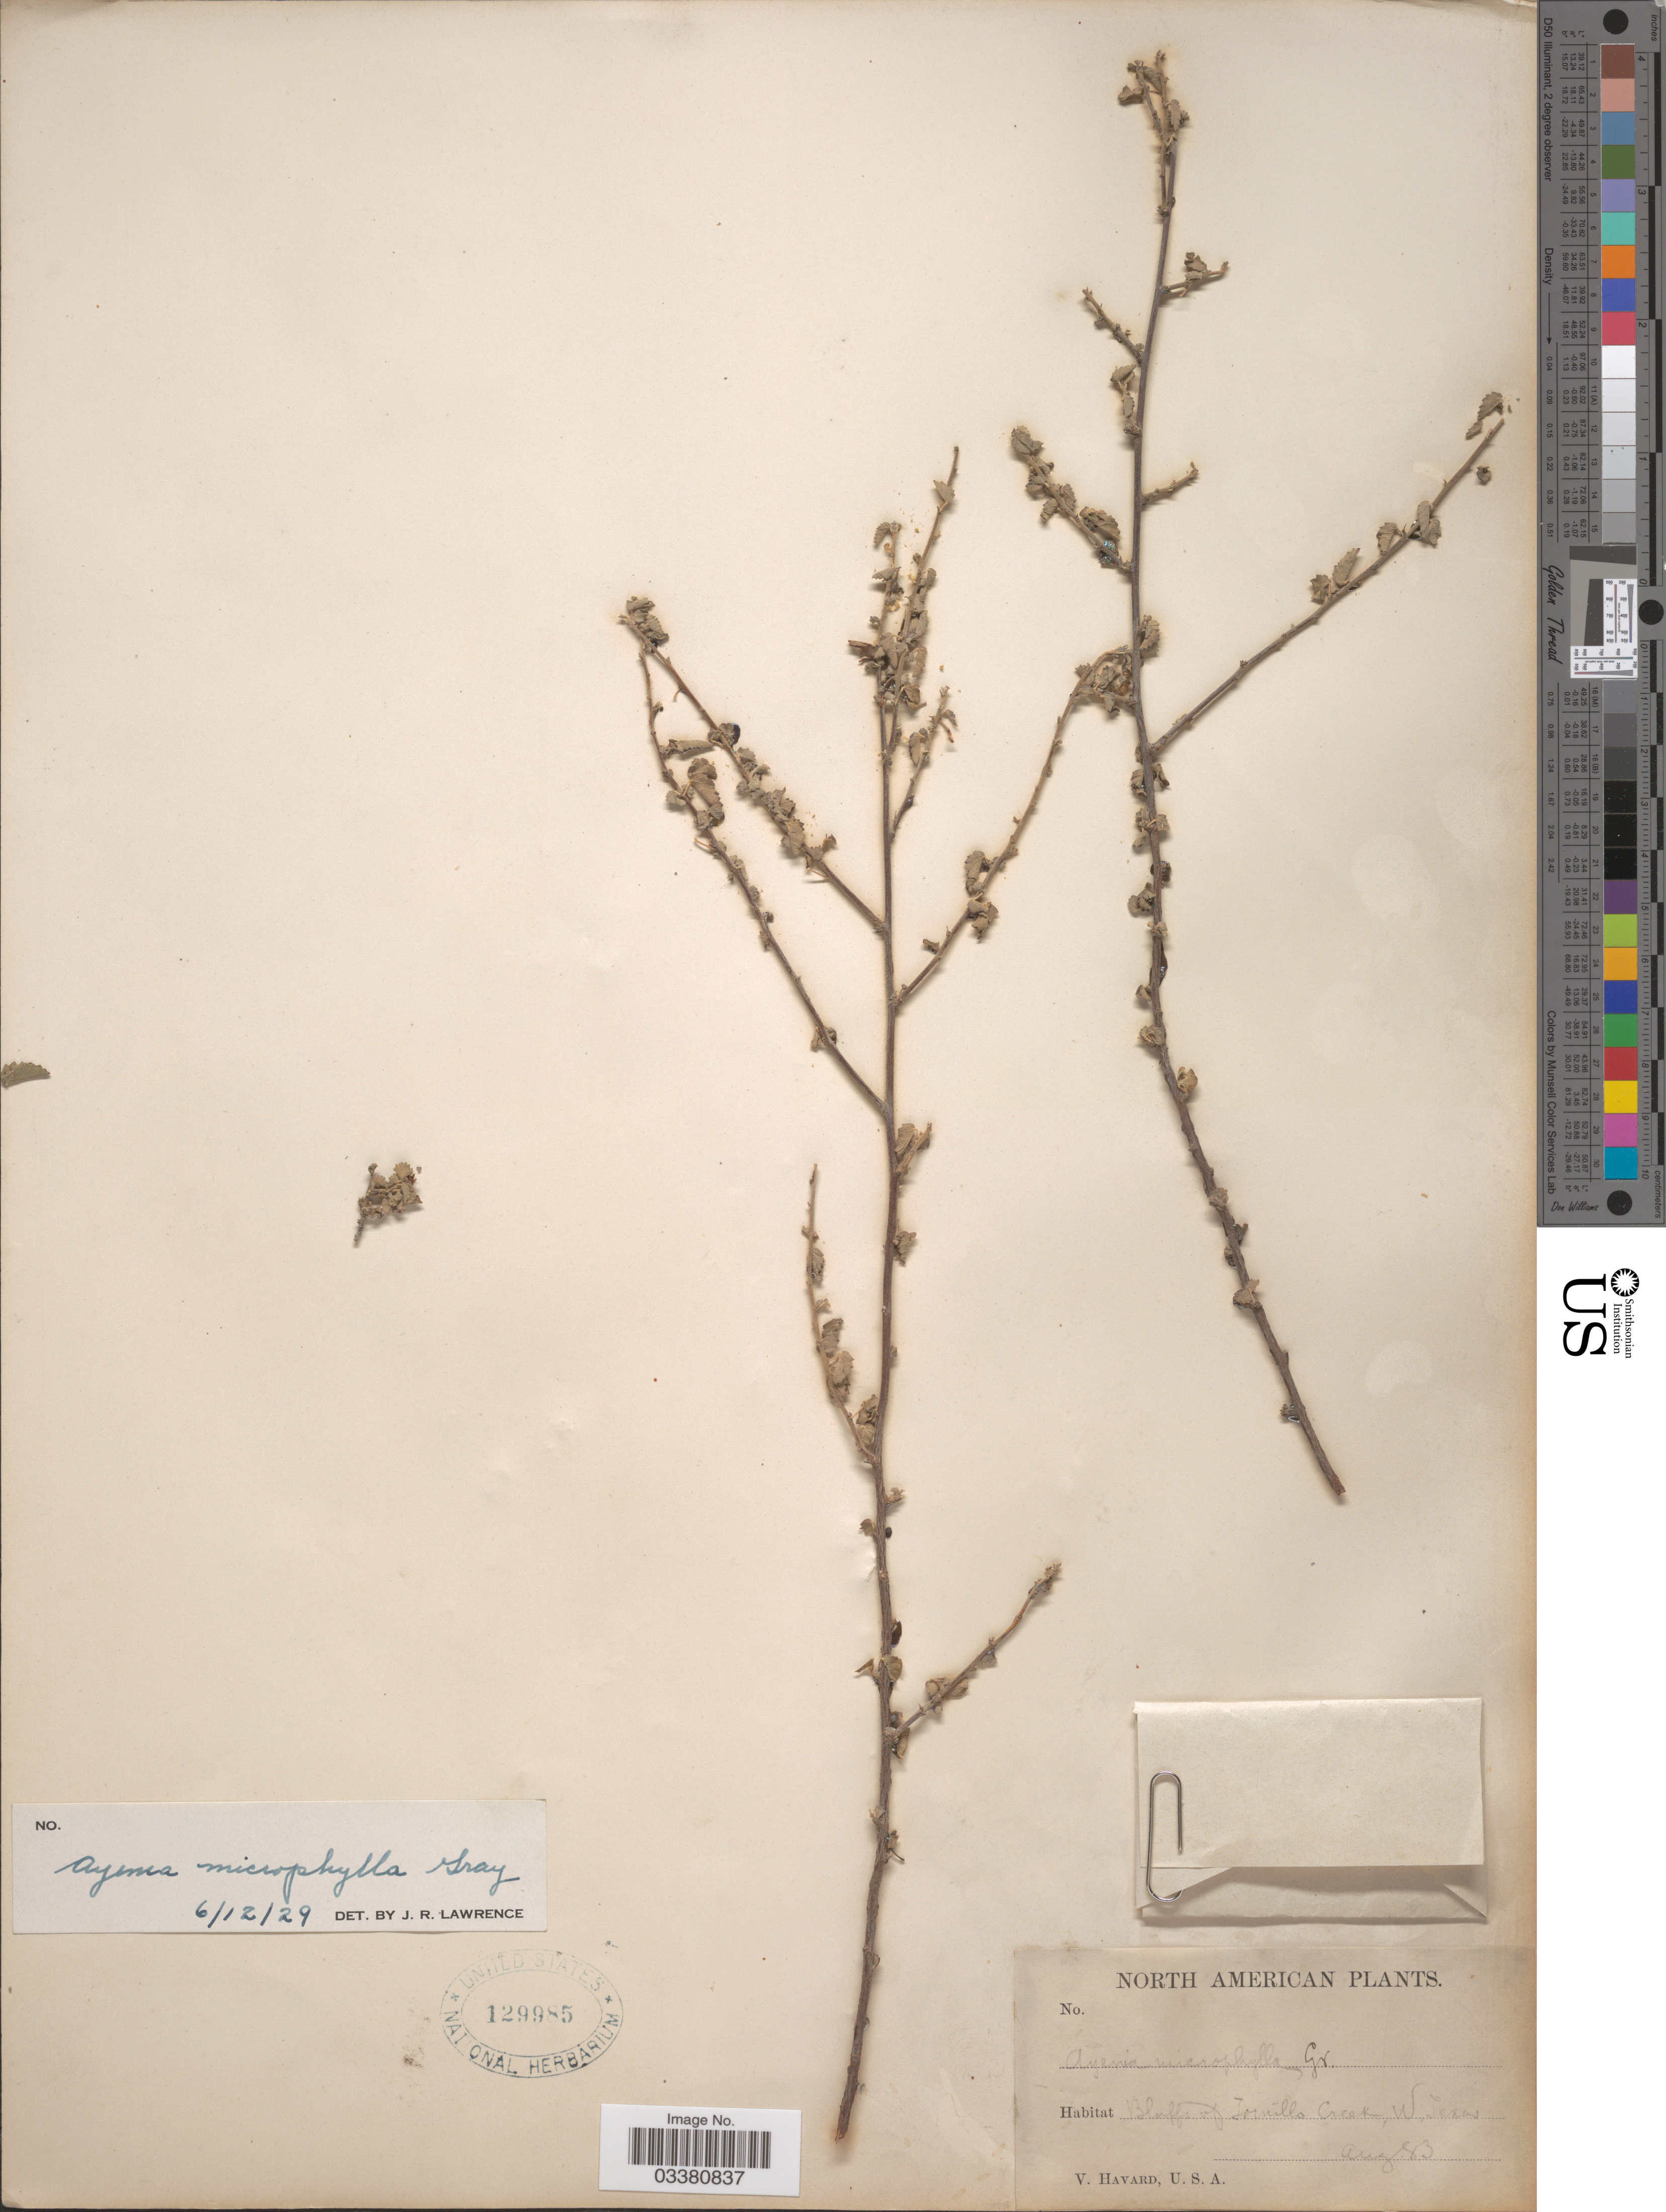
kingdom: Plantae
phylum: Tracheophyta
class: Magnoliopsida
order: Malvales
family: Malvaceae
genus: Ayenia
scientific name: Ayenia microphylla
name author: A. Gray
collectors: V. Havard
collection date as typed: Transcribed d/m/y: /8/83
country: United States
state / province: Texas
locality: Bluffs of Tornillo Creek, W. Texas.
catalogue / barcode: US 129985